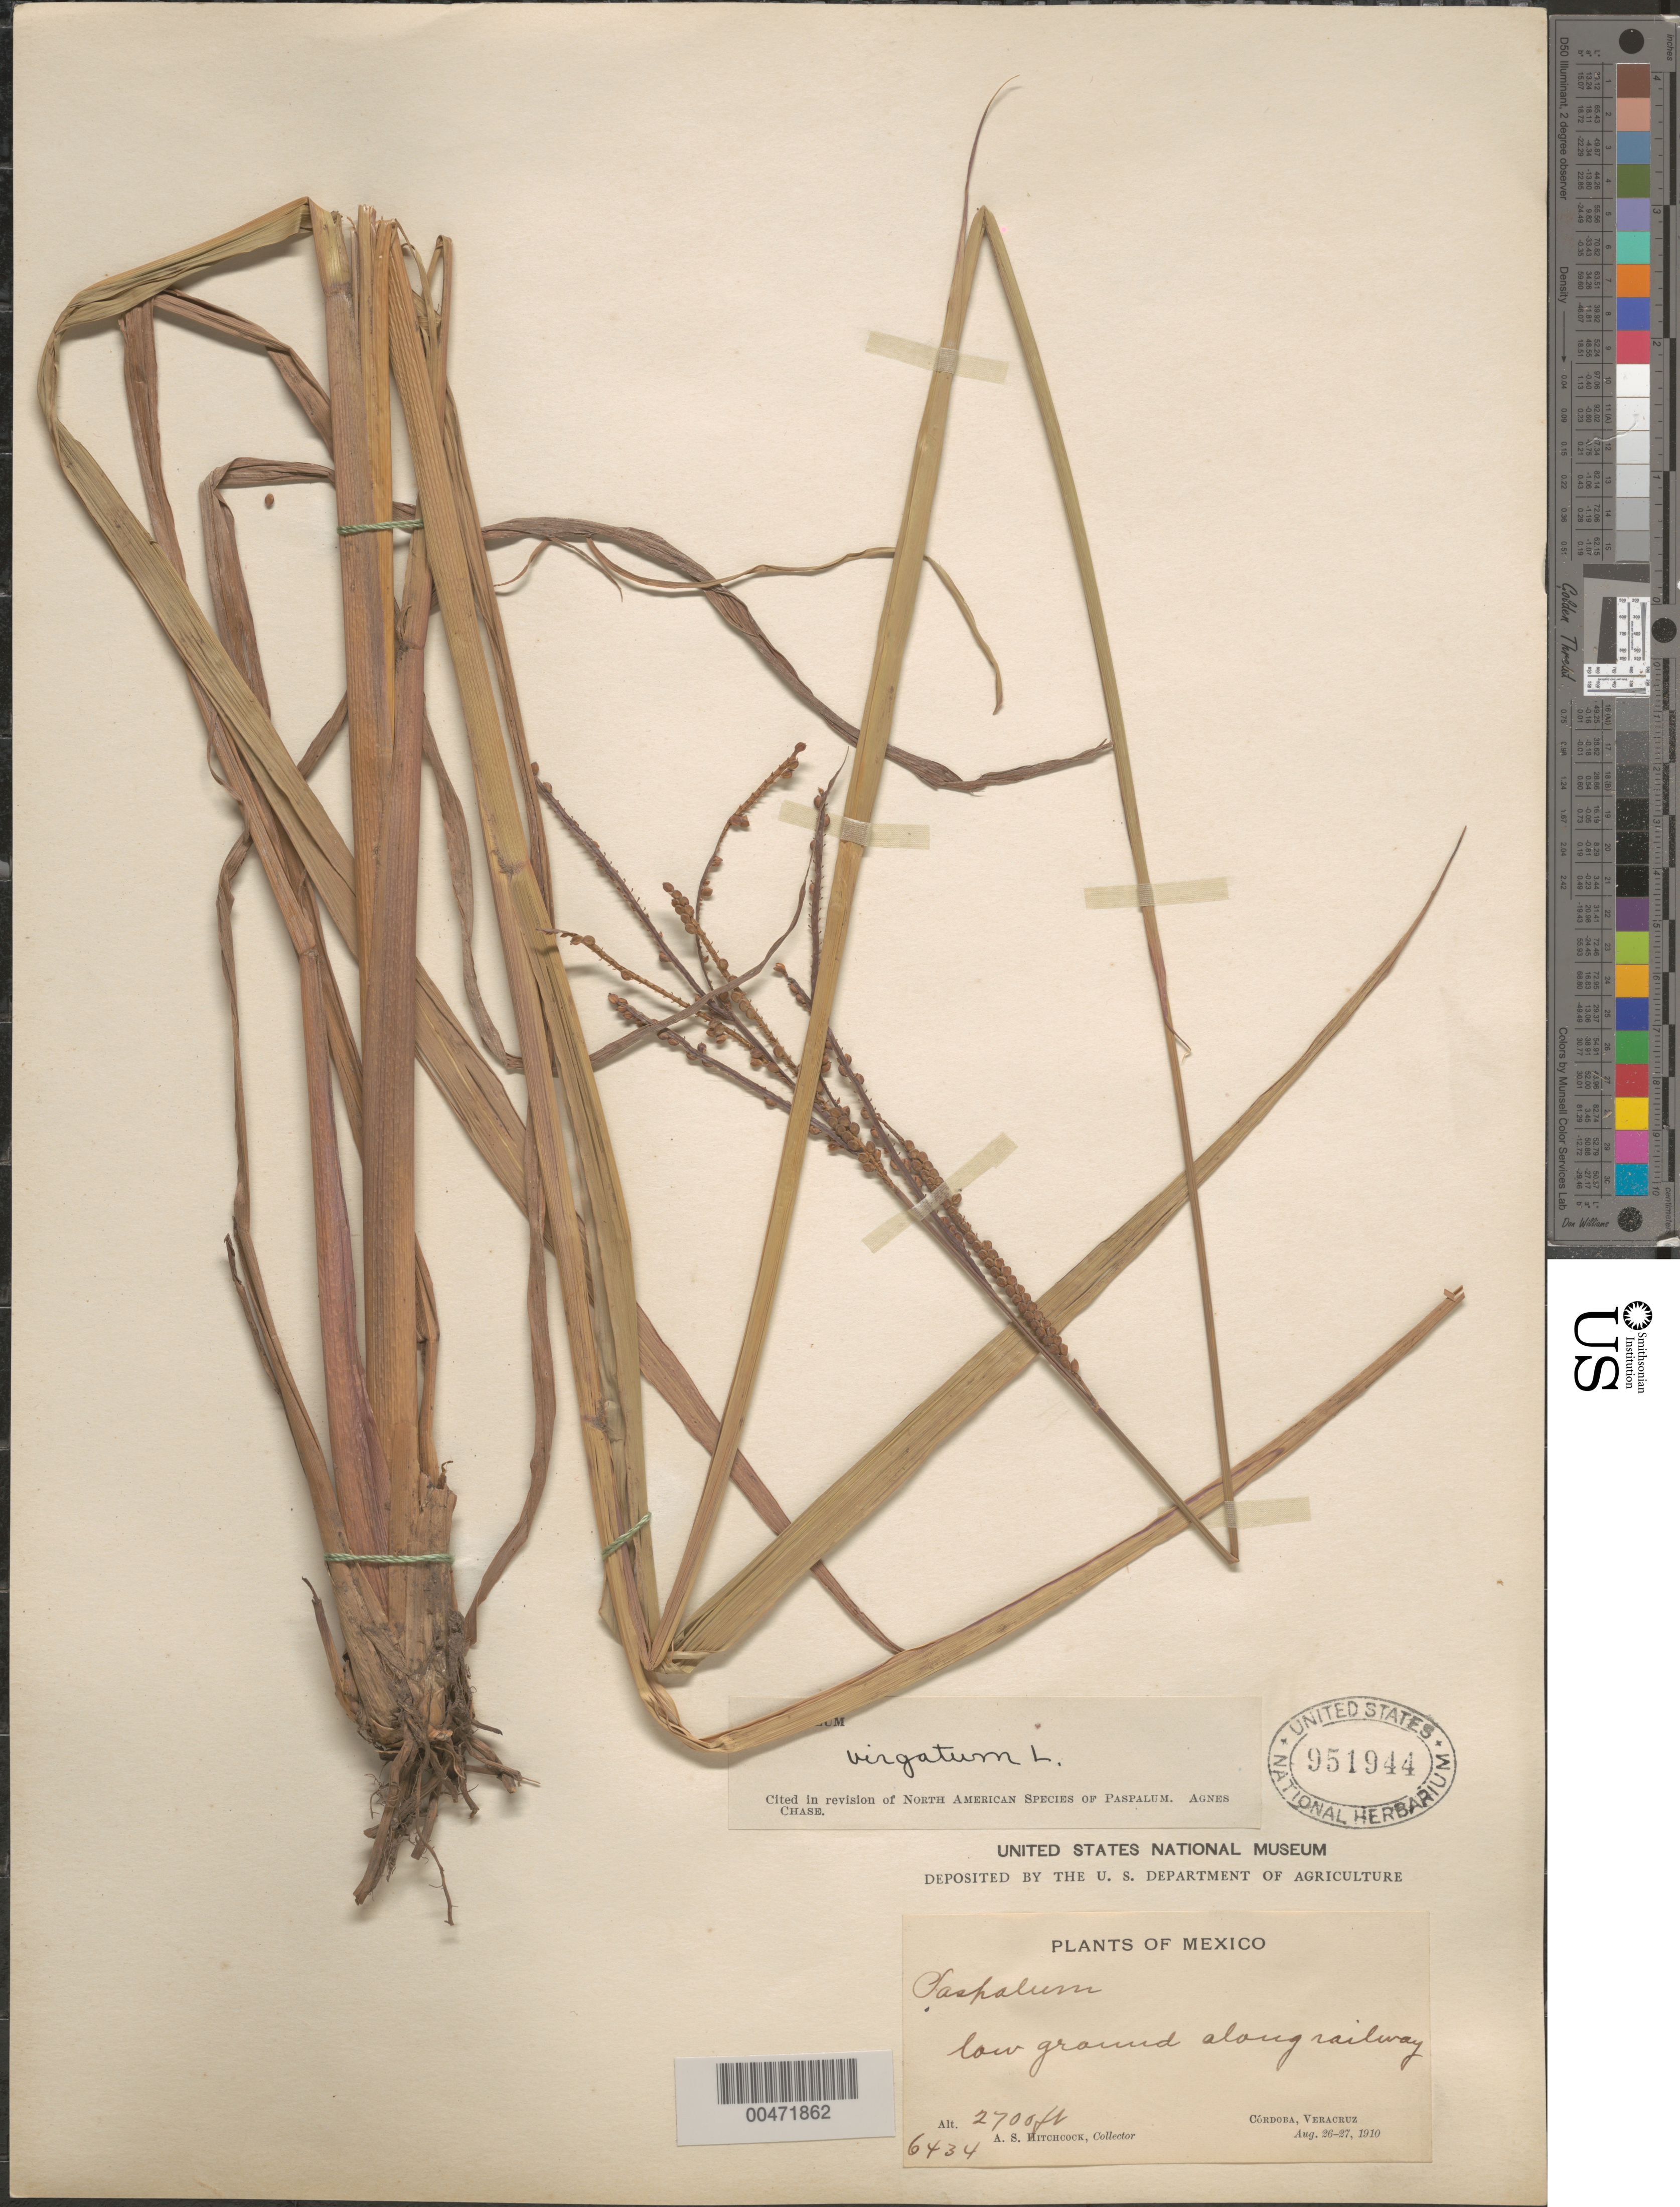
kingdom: Plantae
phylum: Tracheophyta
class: Liliopsida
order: Poales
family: Poaceae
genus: Paspalum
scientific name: Paspalum virgatum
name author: L.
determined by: Chase, [M.] Agnes, (US)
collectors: A. S. Hitchcock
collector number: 6434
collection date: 1910-08-26/1910-08-27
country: Mexico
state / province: Veracruz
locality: Cordoba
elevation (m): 823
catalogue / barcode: US 951944